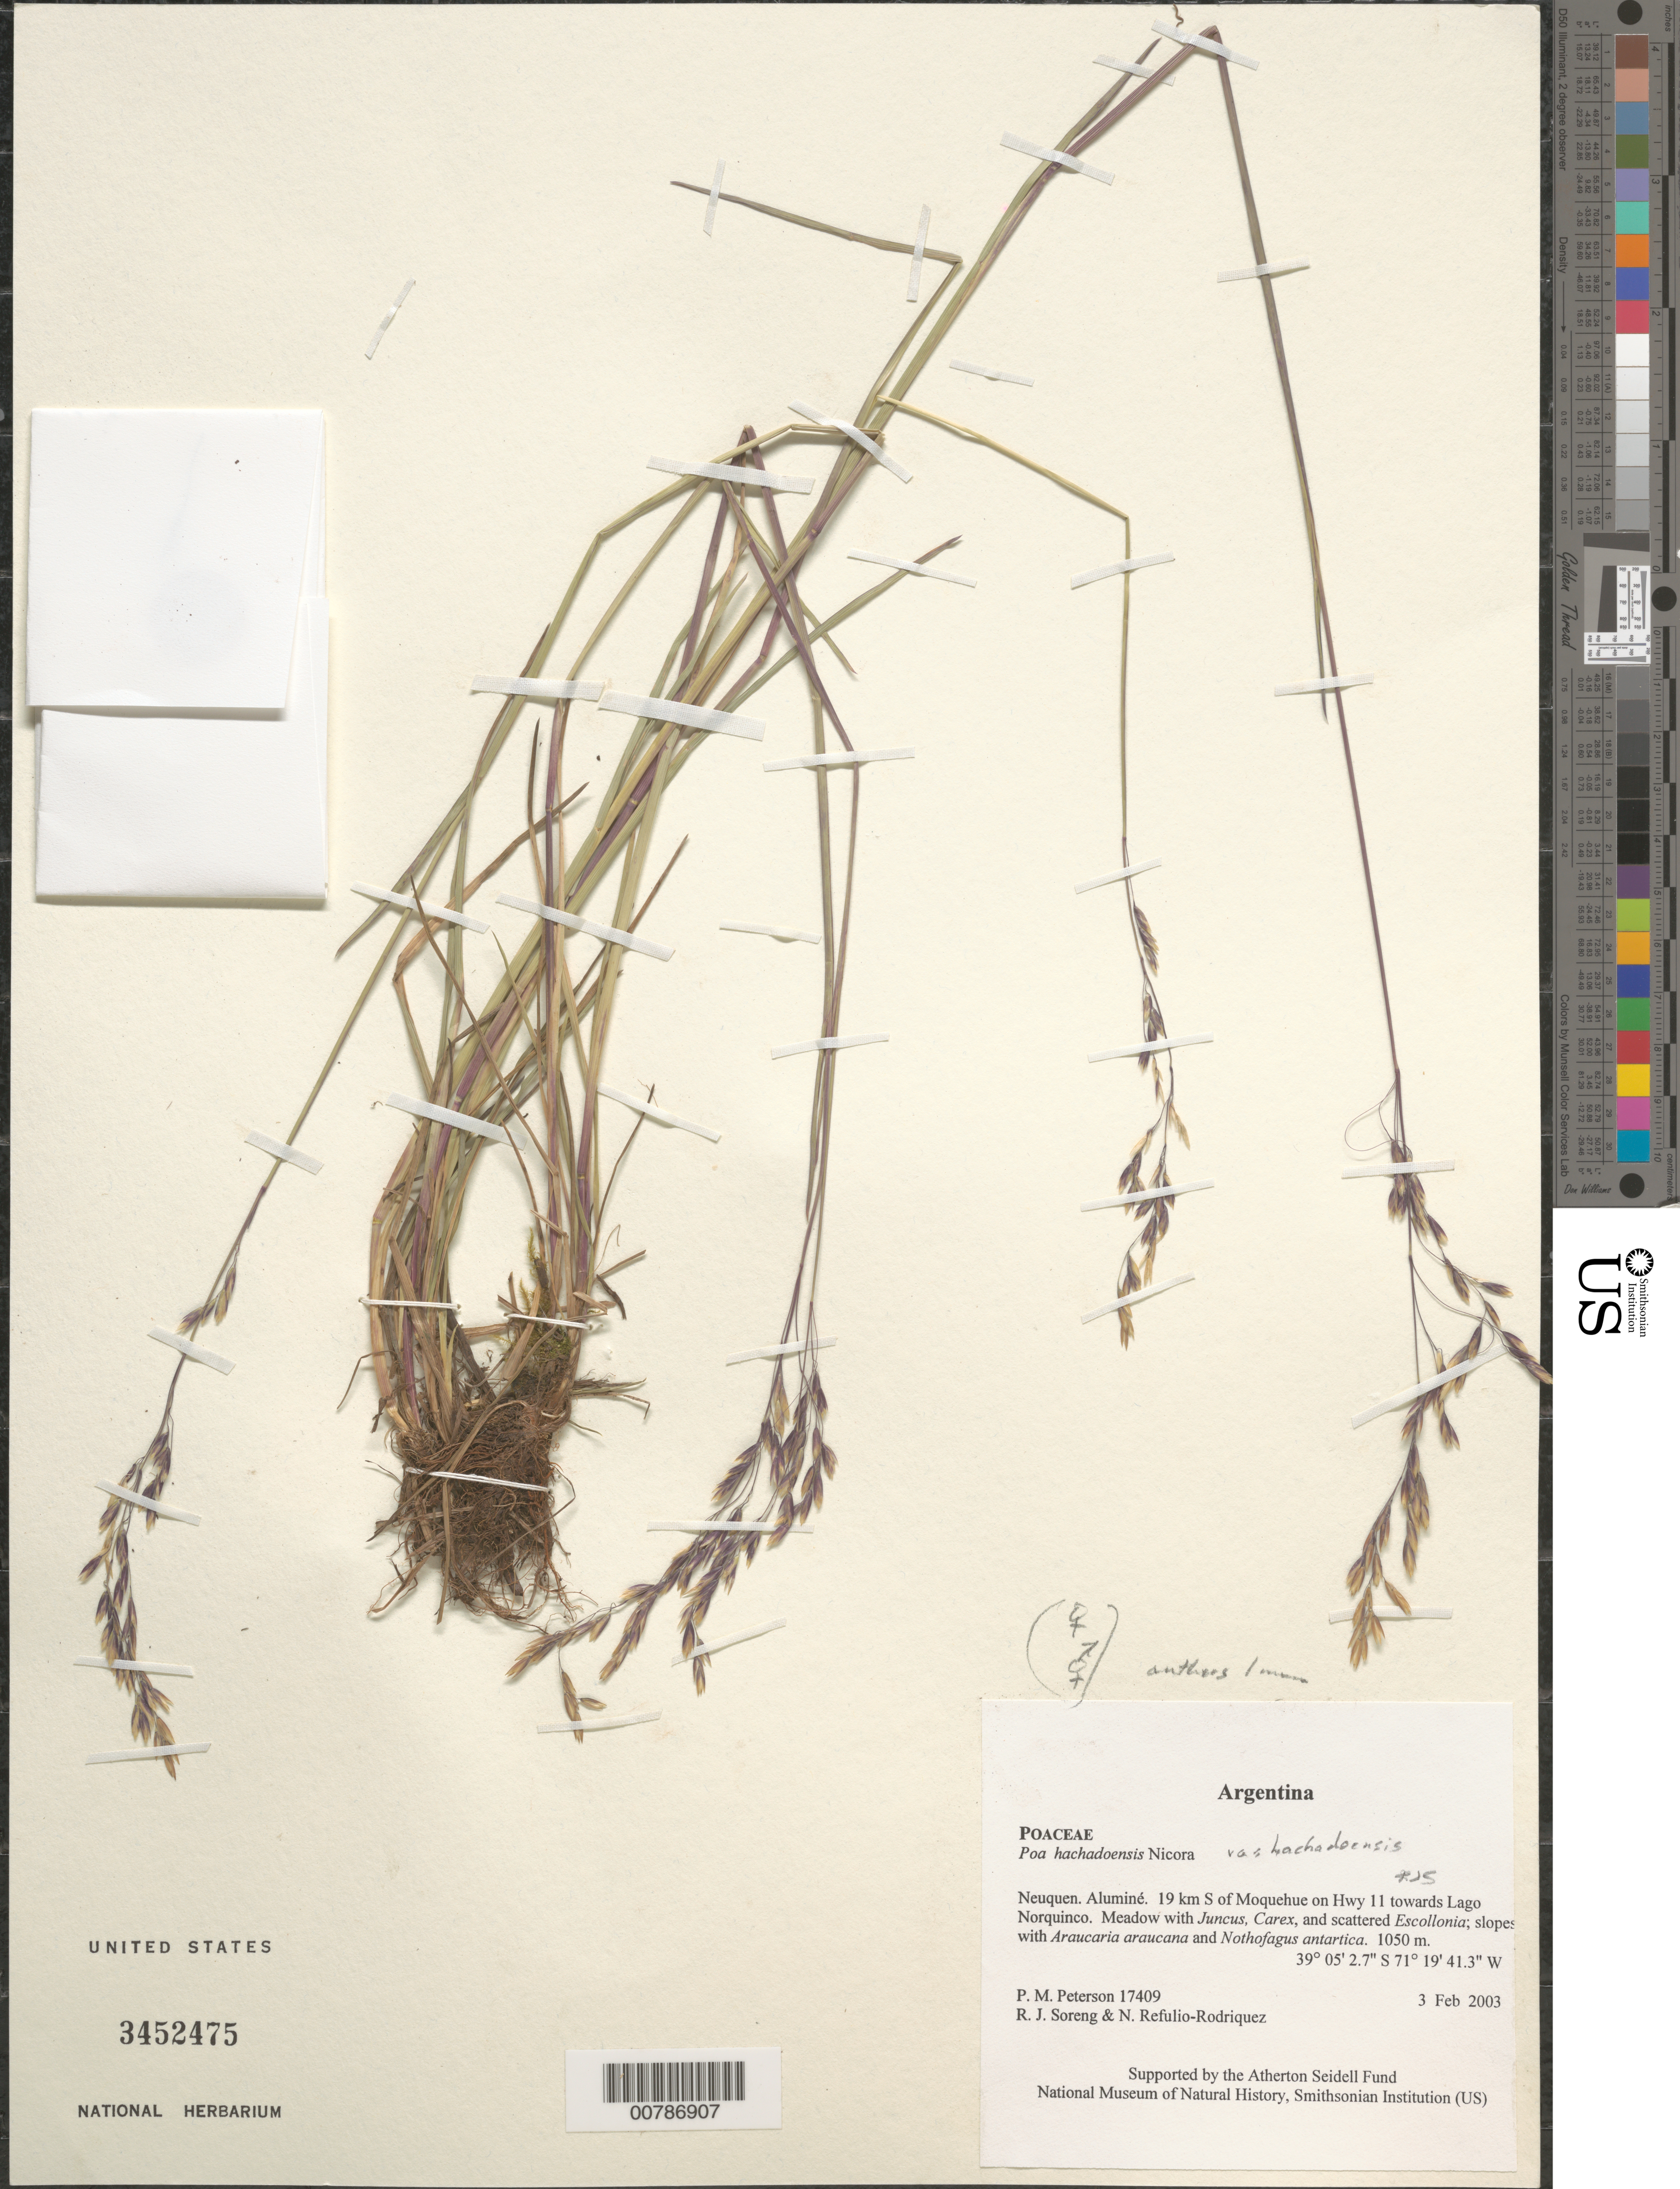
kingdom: Plantae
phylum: Tracheophyta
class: Liliopsida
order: Poales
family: Poaceae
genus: Poa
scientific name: Poa hachadoensis var. hachadoensis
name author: Nicora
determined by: Soreng, Robert J., Research Associate (BOT), Smithsonian Institution - National Museum of Natural History (UNITED STATES)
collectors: P. M. Peterson, R. J. Soreng & N. Refulio-Rodríguez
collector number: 17409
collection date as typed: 03 Feb 2003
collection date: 2003-02-03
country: Argentina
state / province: Neuquen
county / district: Aluminé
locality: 19 km S of Moquehue on Hwy 11 towards Lago Norquinco. Meadow with Juncus, Carex, and scattered Escollonia; slopes with Araucaria araucana and Nothofagus antartica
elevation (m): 1050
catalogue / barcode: US 3452475